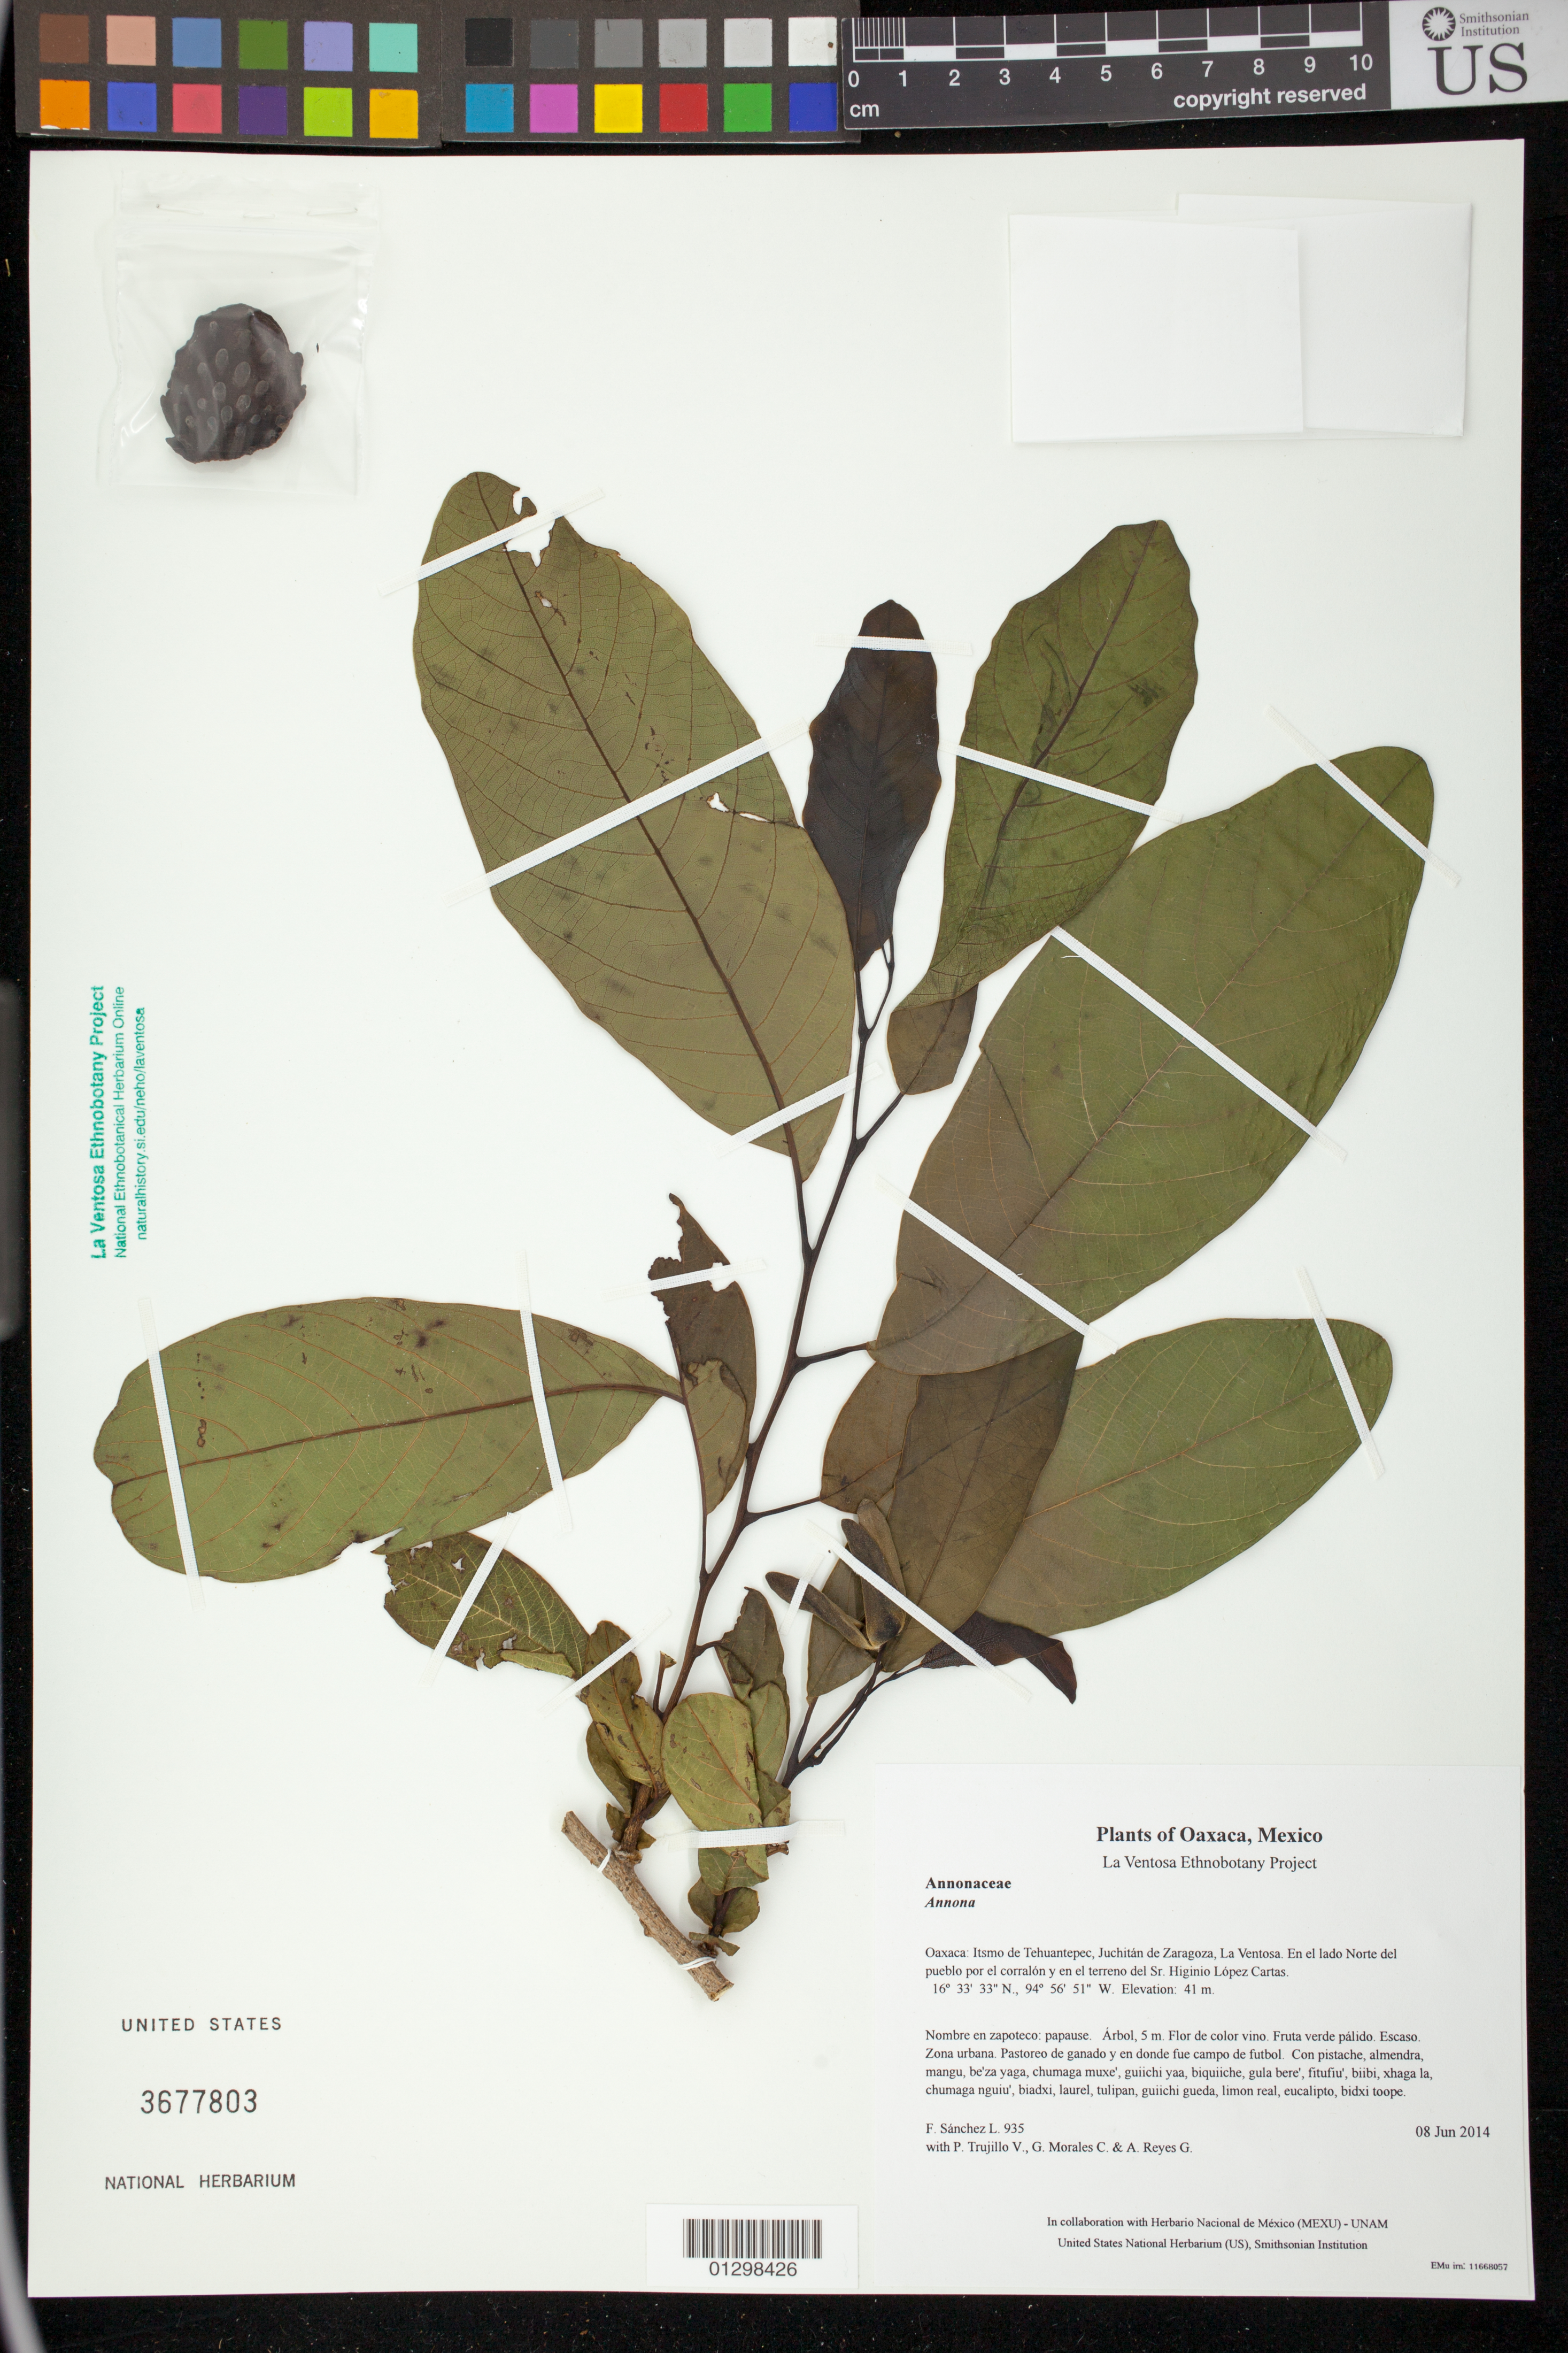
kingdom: Plantae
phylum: Tracheophyta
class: Magnoliopsida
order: Magnoliales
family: Annonaceae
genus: Annona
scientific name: Annona macroprophyllata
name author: Donn. Sm.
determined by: Velasco G., Kenia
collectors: F. Sánchez L., P. Trujillo V., G. Morales C. & A. Reyes G.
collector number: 935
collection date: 2014-06-08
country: Mexico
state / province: Oaxaca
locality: Itsmo de Tehuantepec, Juchitán de Zaragoza, La Ventosa. En el lado Norte del pueblo por el corralón y en el terreno del Sr. Higinio López Cartas.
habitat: Zona urbana. Pastoreo de ganado y en donde fue campo de futbol.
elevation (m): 41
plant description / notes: MEXU, US; Yaga. 5 m. Guie' naxiña' nacahui. Cuaananaxhi naga' naté. Huaxie'.; papause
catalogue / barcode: US 3677803